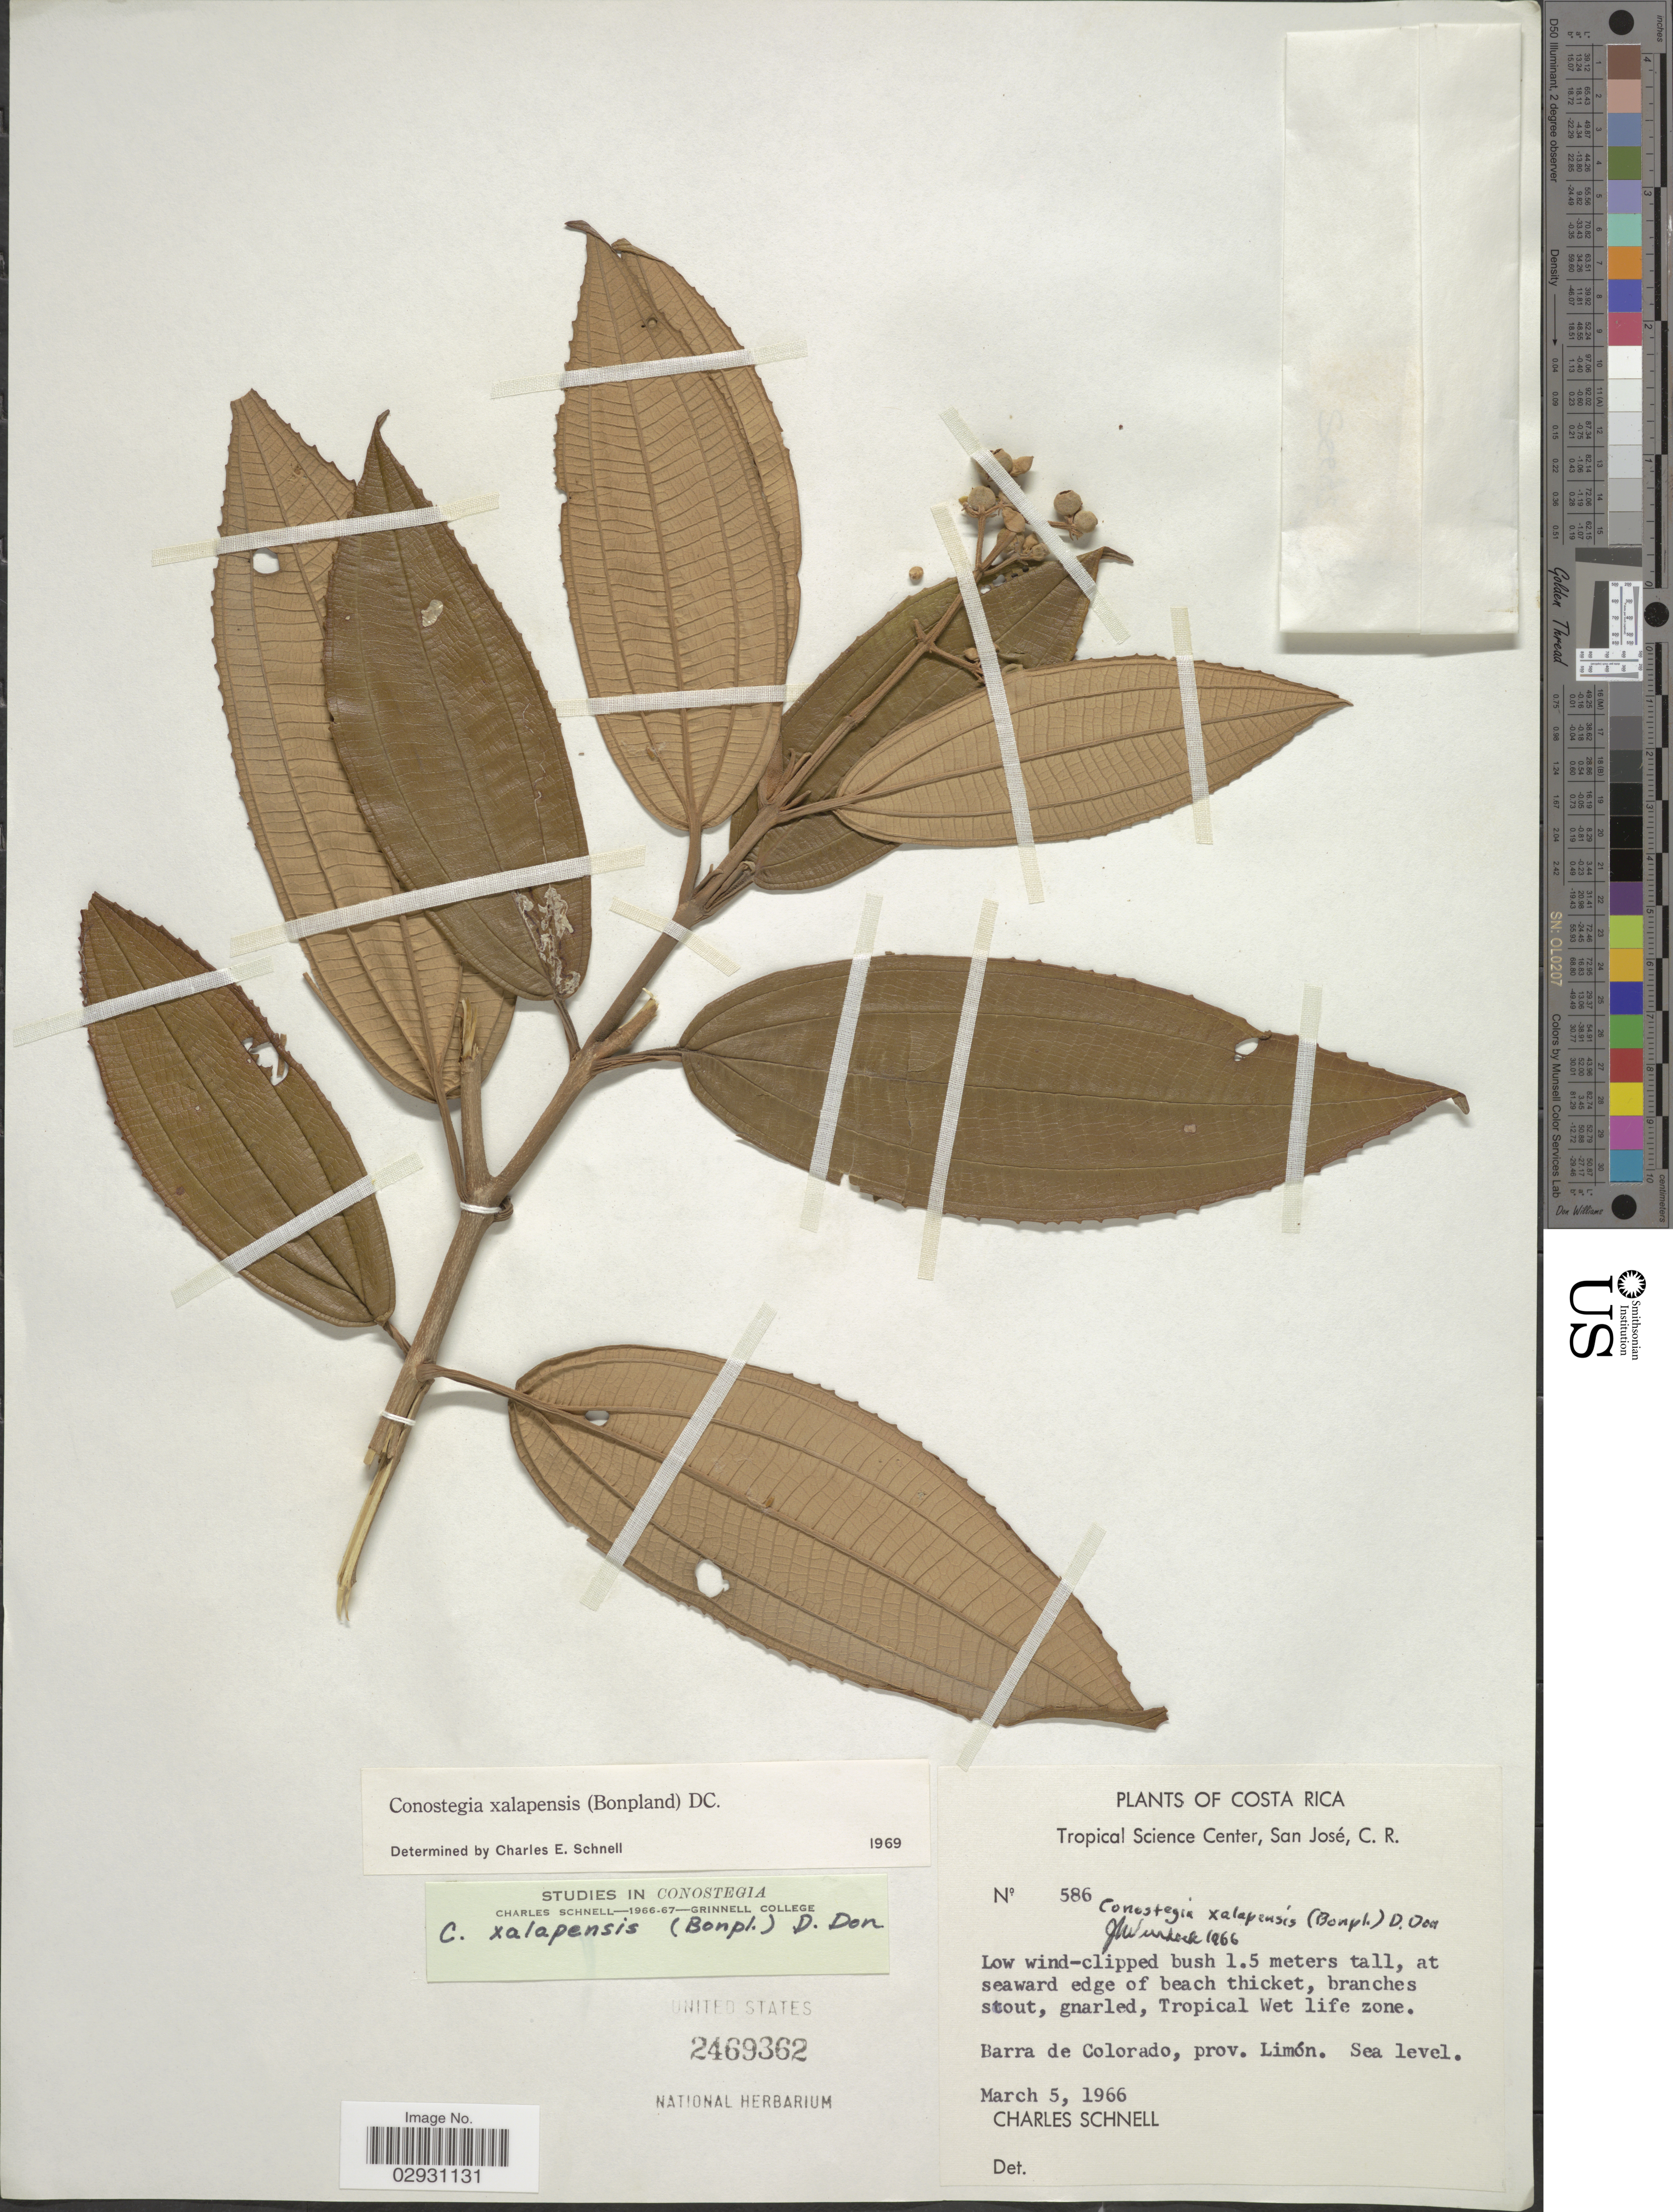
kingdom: Plantae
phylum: Tracheophyta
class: Magnoliopsida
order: Myrtales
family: Melastomataceae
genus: Conostegia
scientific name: Conostegia quadrangularis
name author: Schltdl. ex Steud.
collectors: C. Schnell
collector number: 586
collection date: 1966-03-05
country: Costa Rica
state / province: Limón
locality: Tropical Wet life zone. Barra de Colorado.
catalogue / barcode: US 2469362